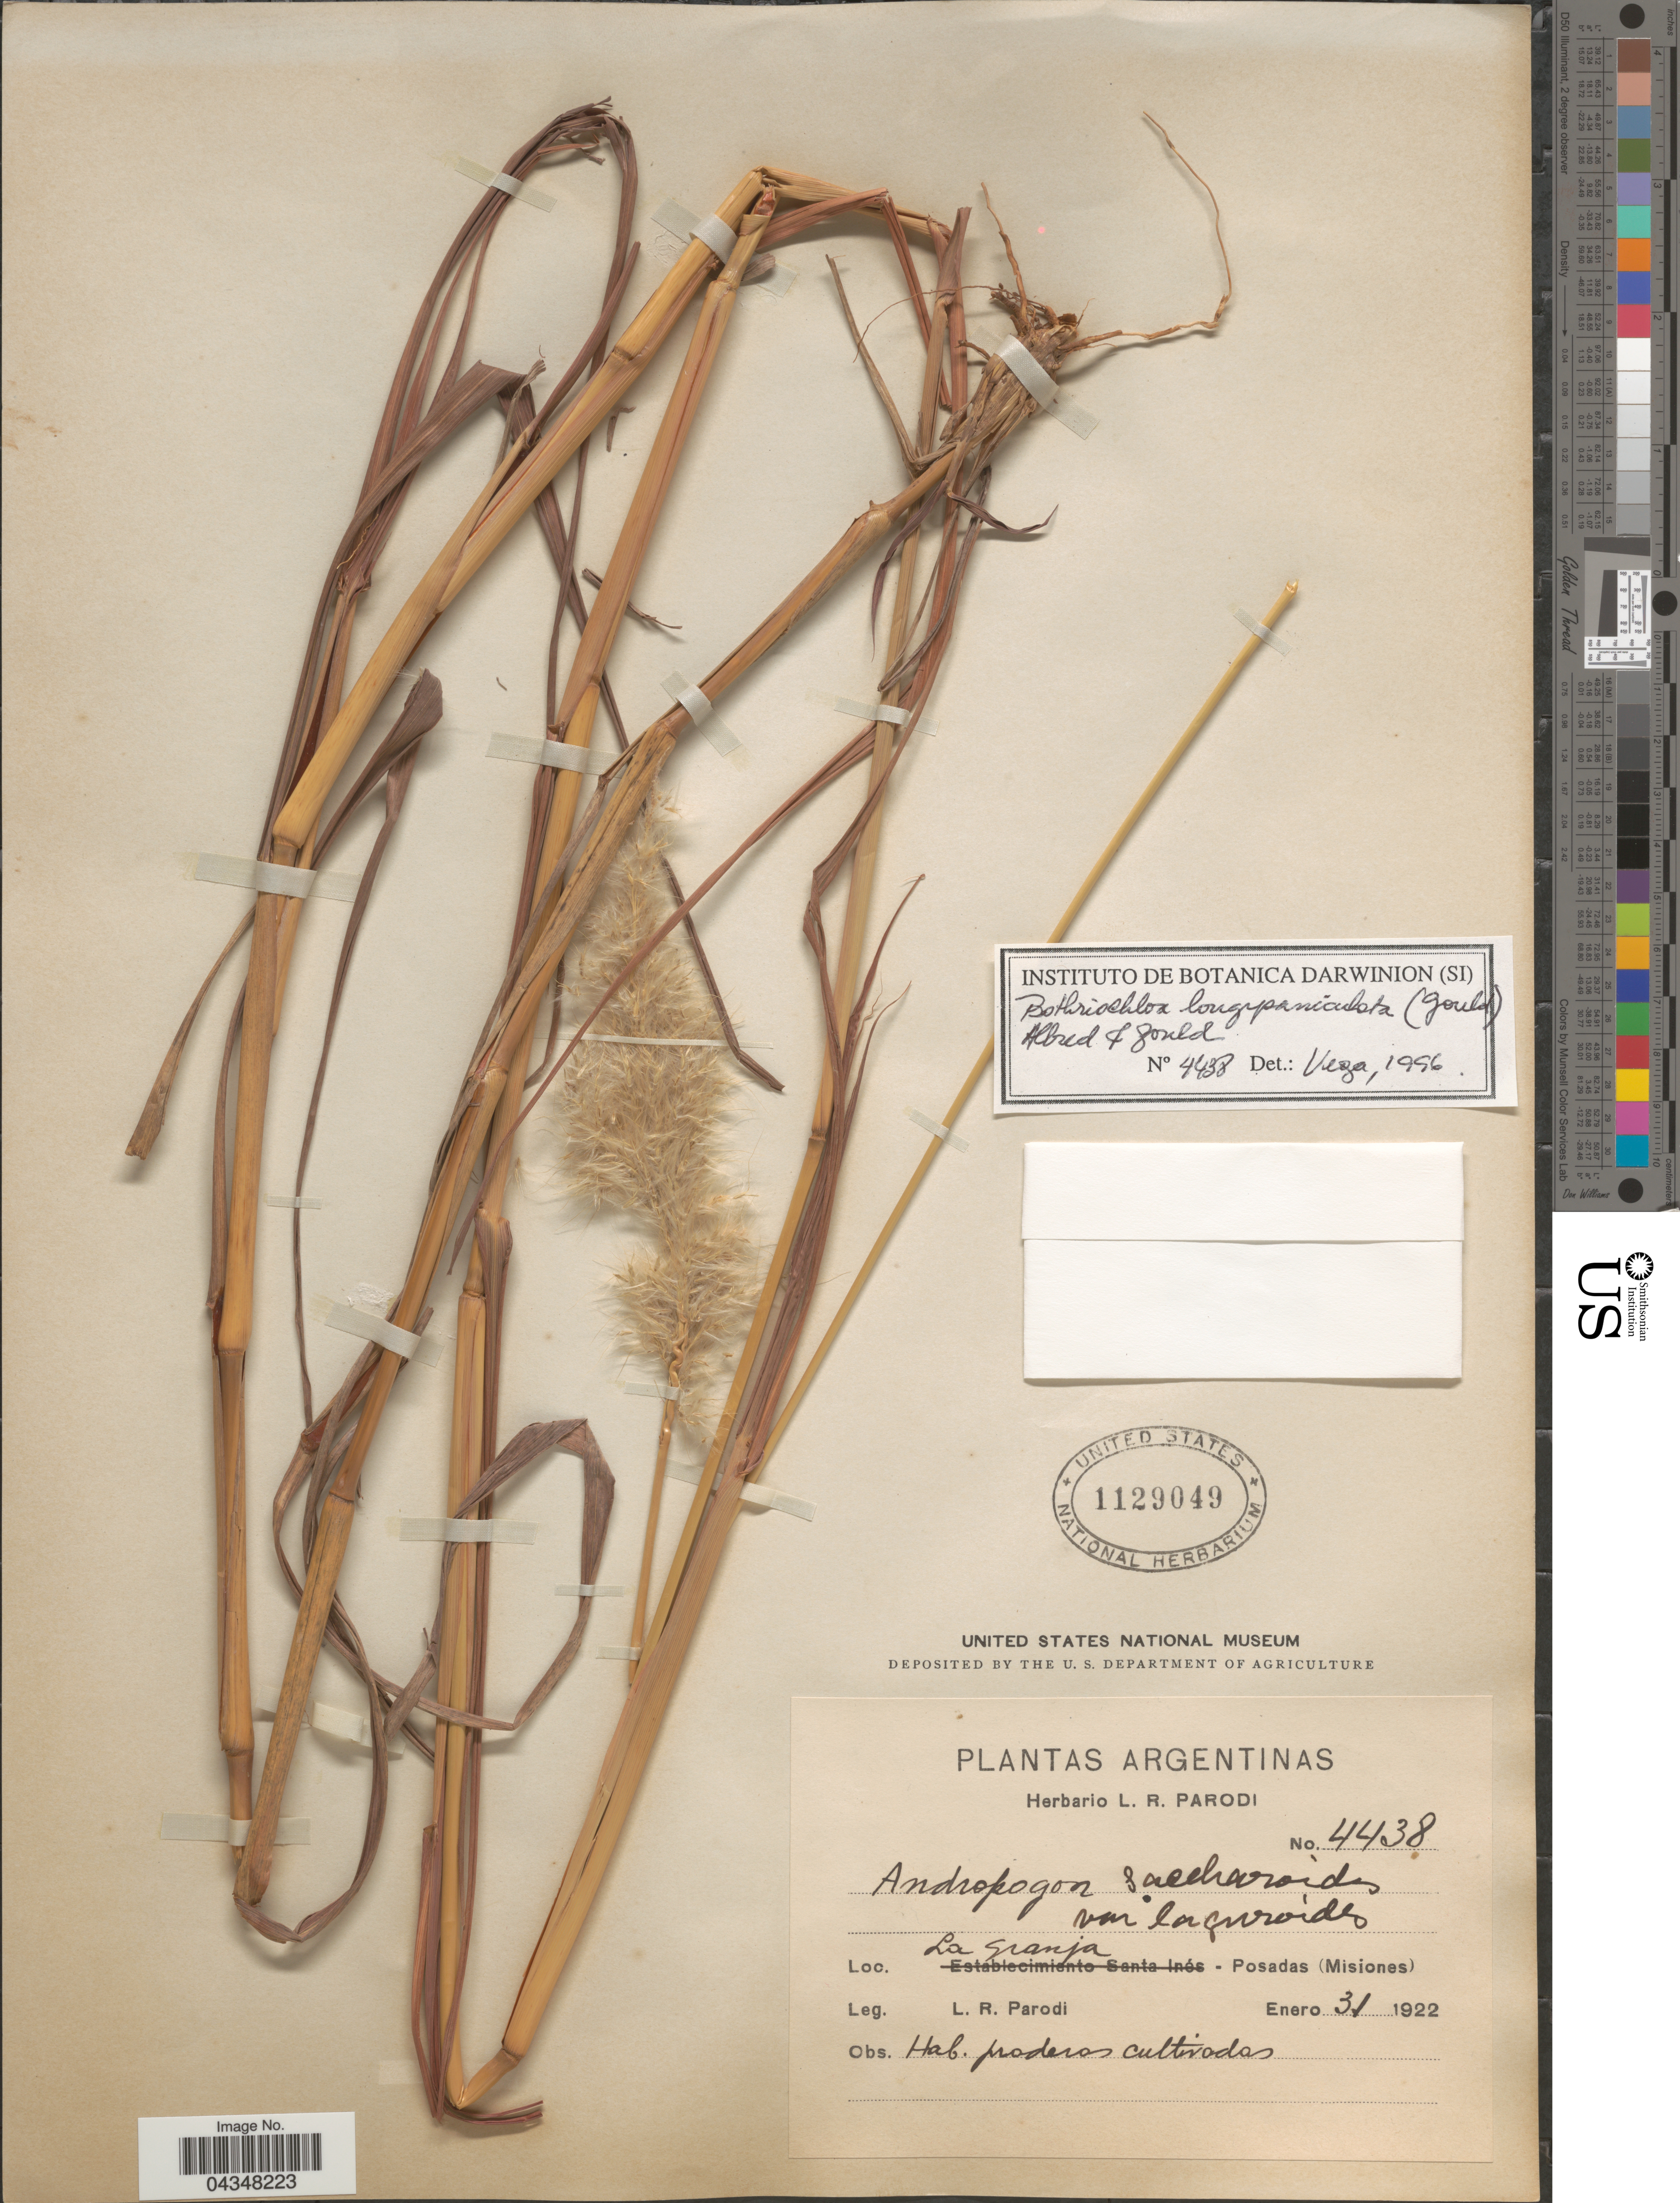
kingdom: Plantae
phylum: Tracheophyta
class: Liliopsida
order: Poales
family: Poaceae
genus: Bothriochloa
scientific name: Bothriochloa longipaniculata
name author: (Gould) Allred & Gould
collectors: L. R. Parodi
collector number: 4438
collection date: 1922-01-31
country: Argentina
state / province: Misiones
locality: La Granja - Posadas.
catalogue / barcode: US 1129049